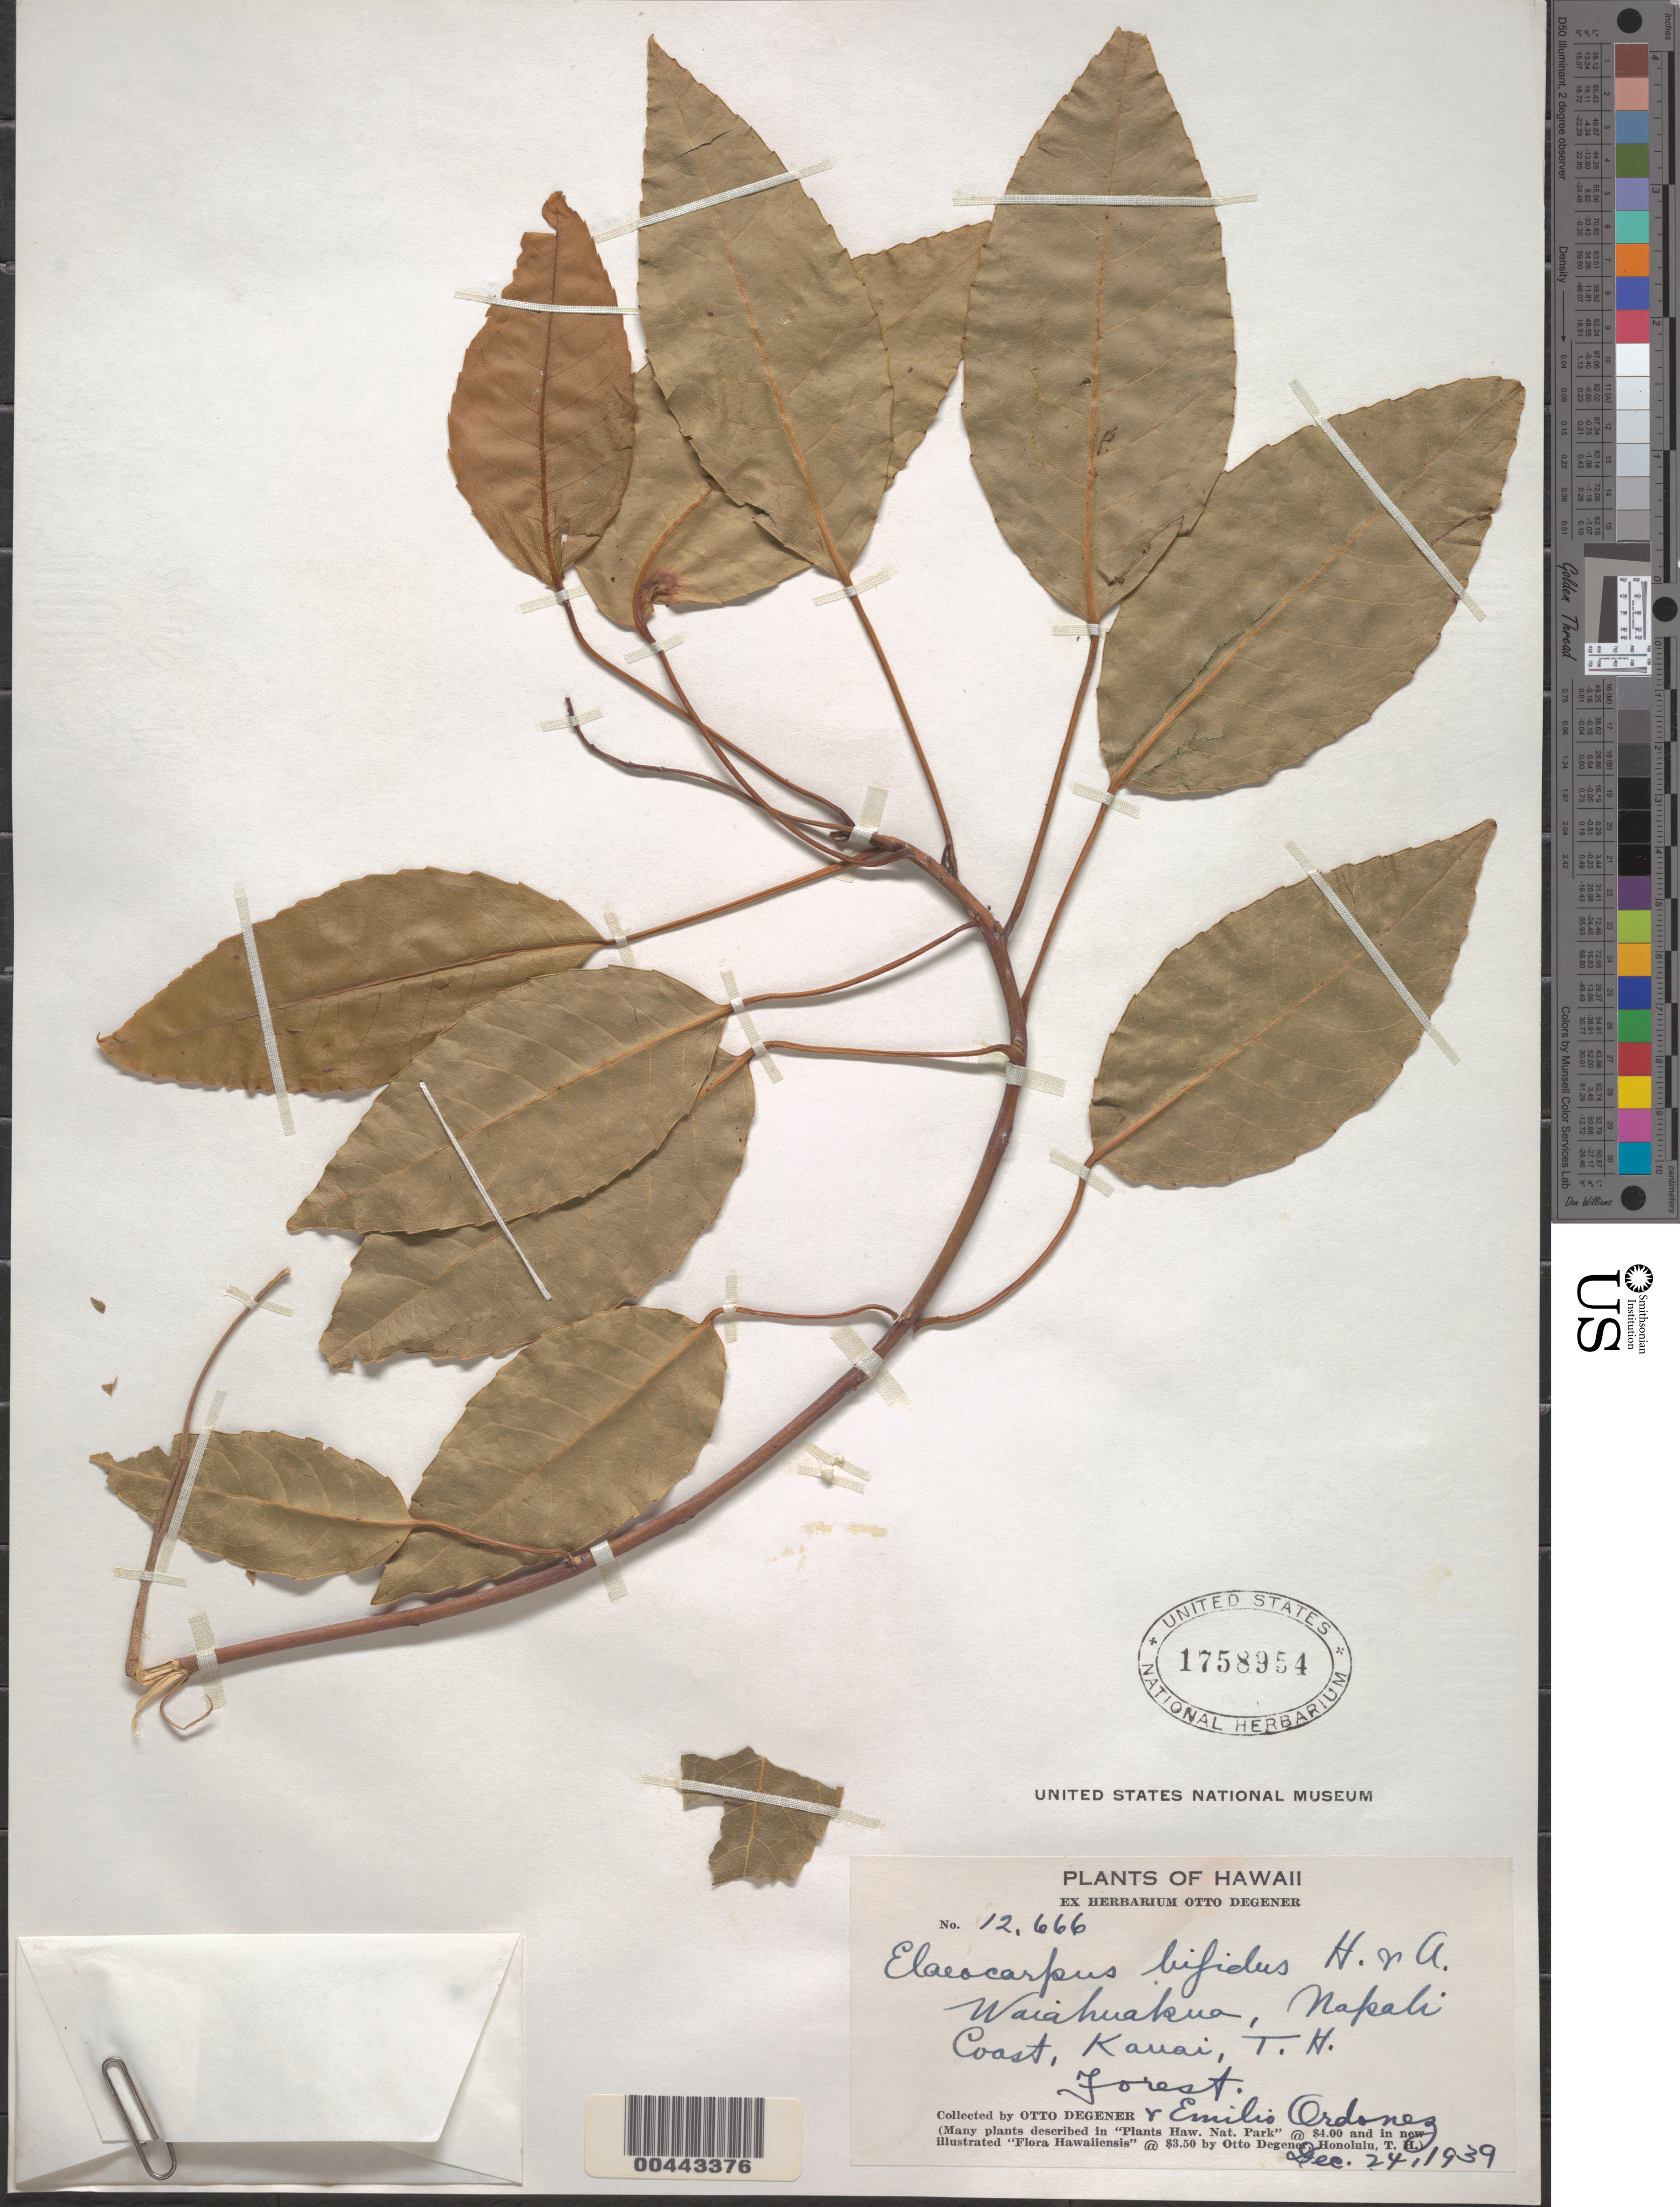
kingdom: Plantae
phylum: Tracheophyta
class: Magnoliopsida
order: Oxalidales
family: Elaeocarpaceae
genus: Elaeocarpus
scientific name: Elaeocarpus bifidus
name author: Hook. & Arn.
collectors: O. Degener & E. Ordonez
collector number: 12666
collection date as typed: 24 Dec 1939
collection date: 1939-12-24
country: United States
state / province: Hawaii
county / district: Kauai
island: Kaua'i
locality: Waiahuakua, Napali Coast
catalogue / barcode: US 1758954